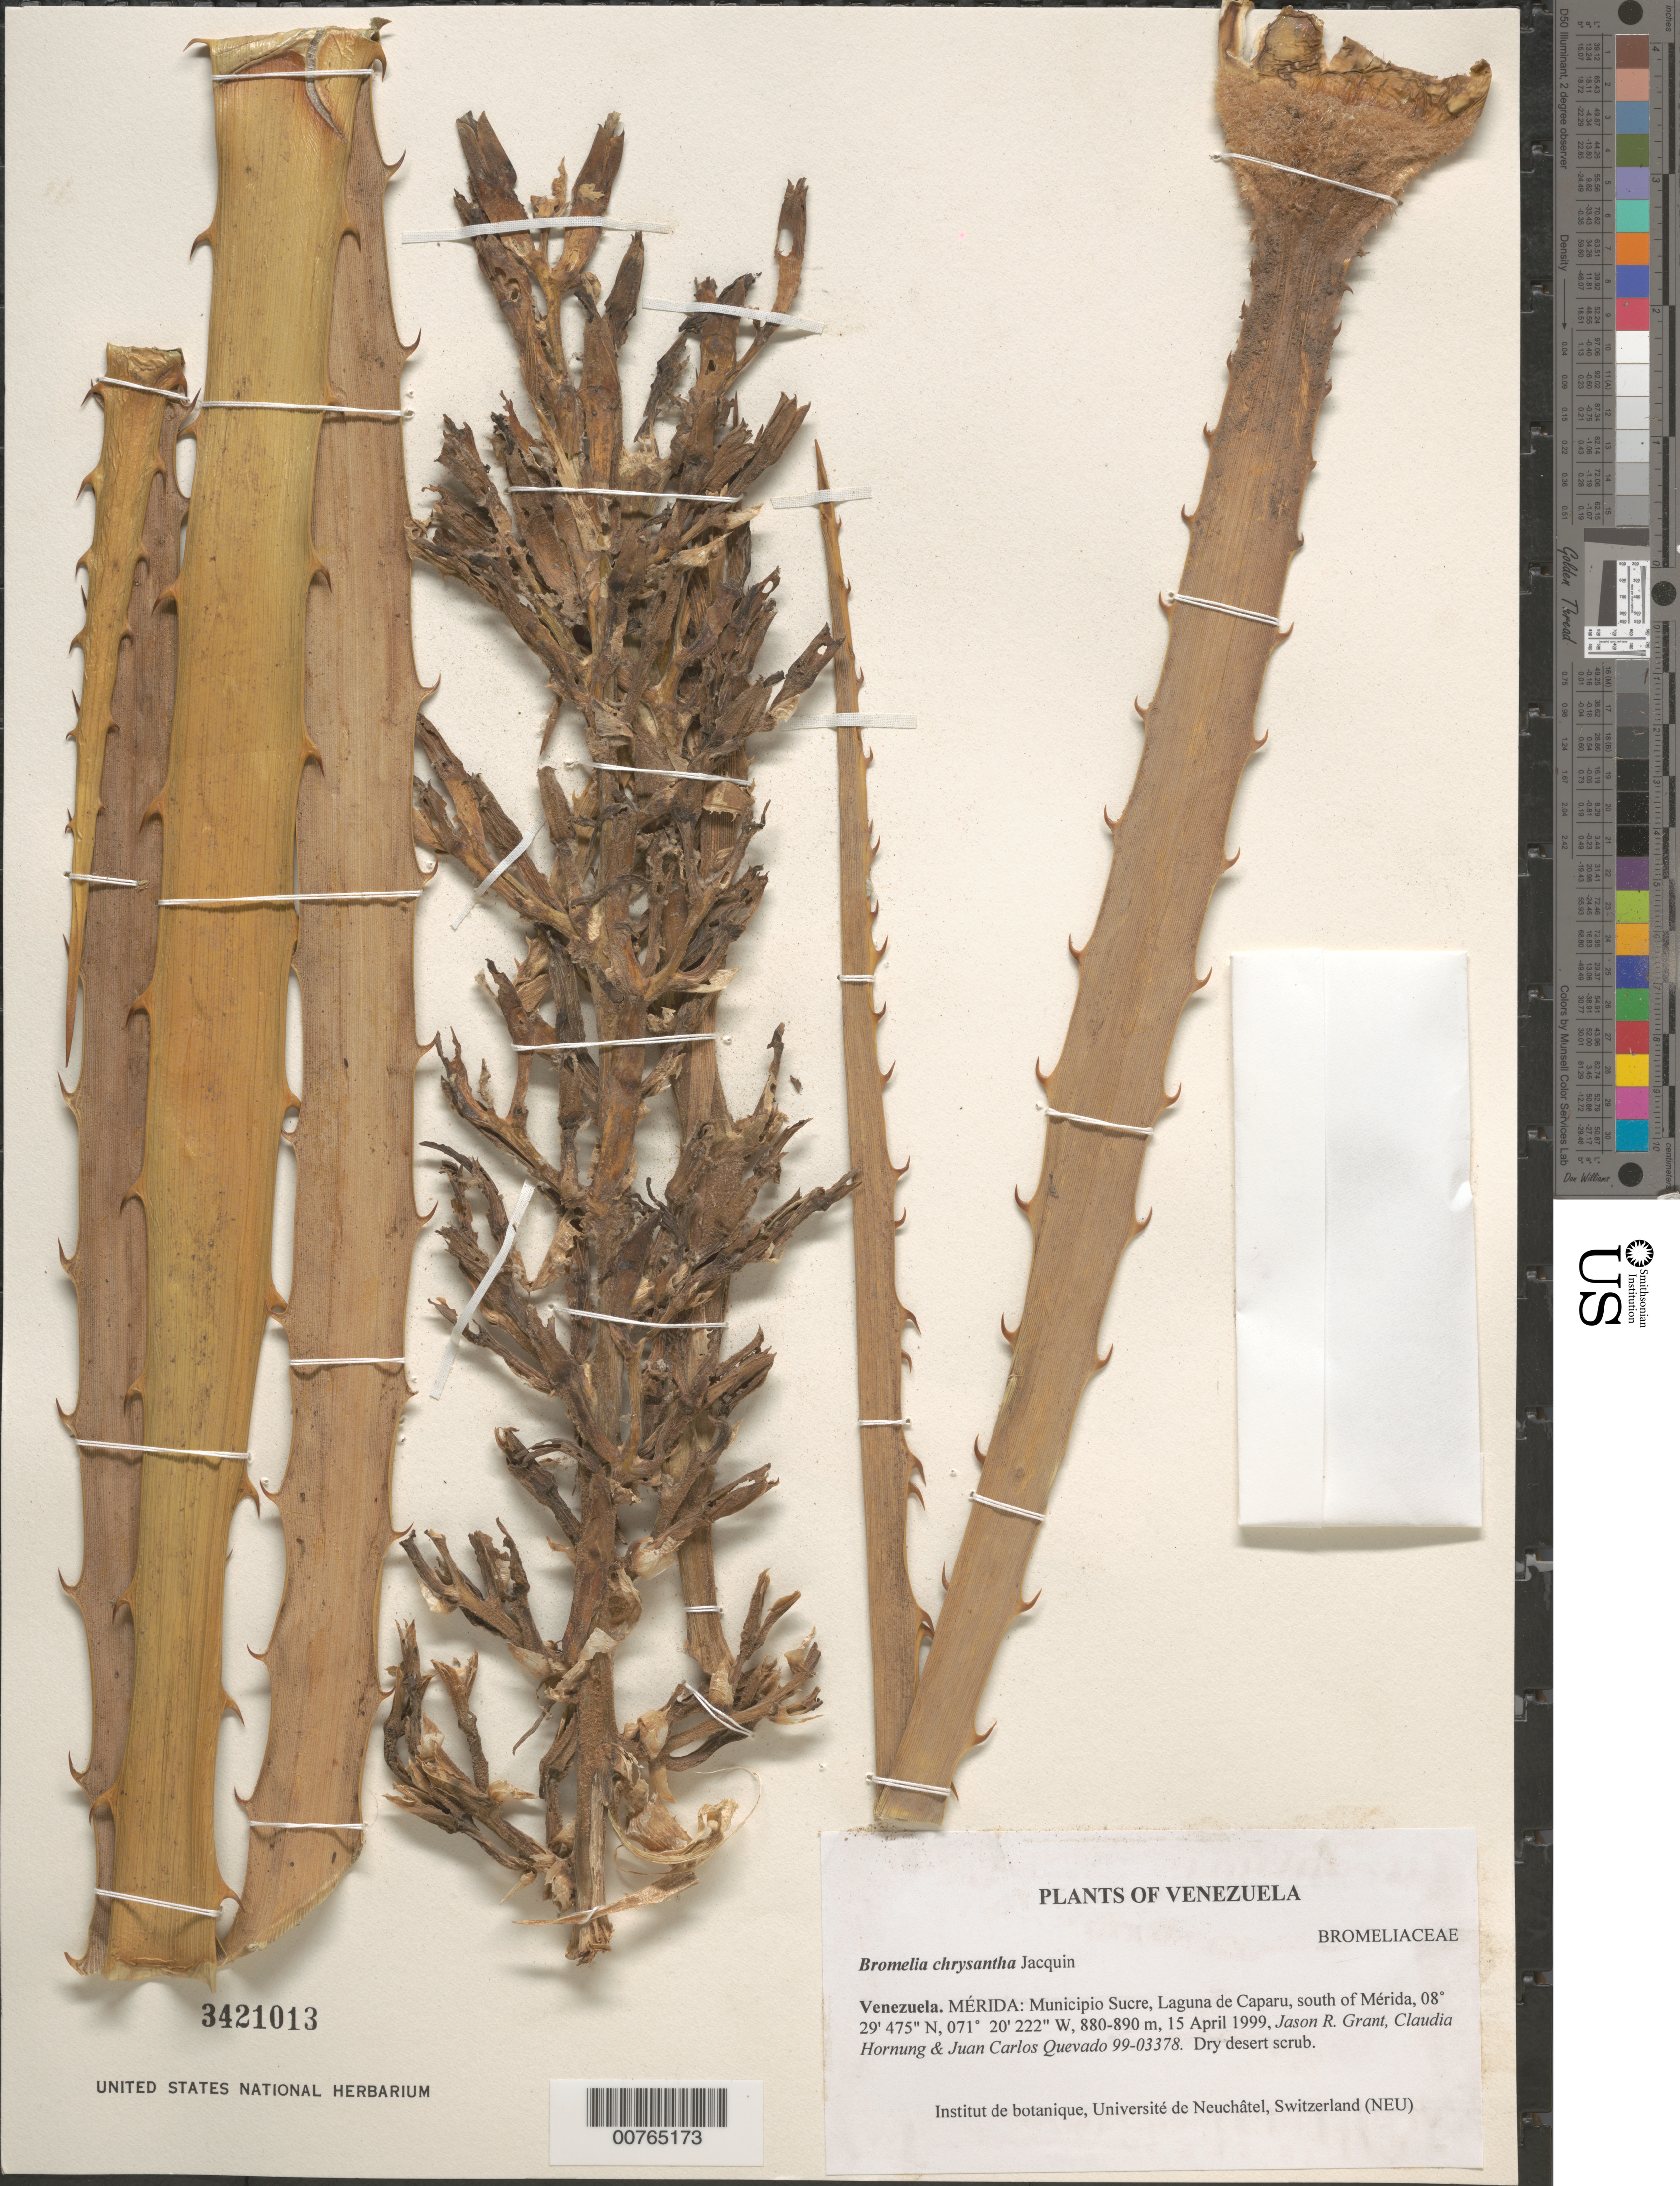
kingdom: Plantae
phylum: Tracheophyta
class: Liliopsida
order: Poales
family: Bromeliaceae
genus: Bromelia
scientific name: Bromelia chrysantha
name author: Jacq.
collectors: J. R. Grant, C. Hornung & J. Quevado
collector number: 99-03378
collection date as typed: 15 Apr 1999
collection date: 1999-04-15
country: Venezuela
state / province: Mérida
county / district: Sucre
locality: Laguna de Caparu, S of Merida.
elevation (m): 880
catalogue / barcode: US 3421013